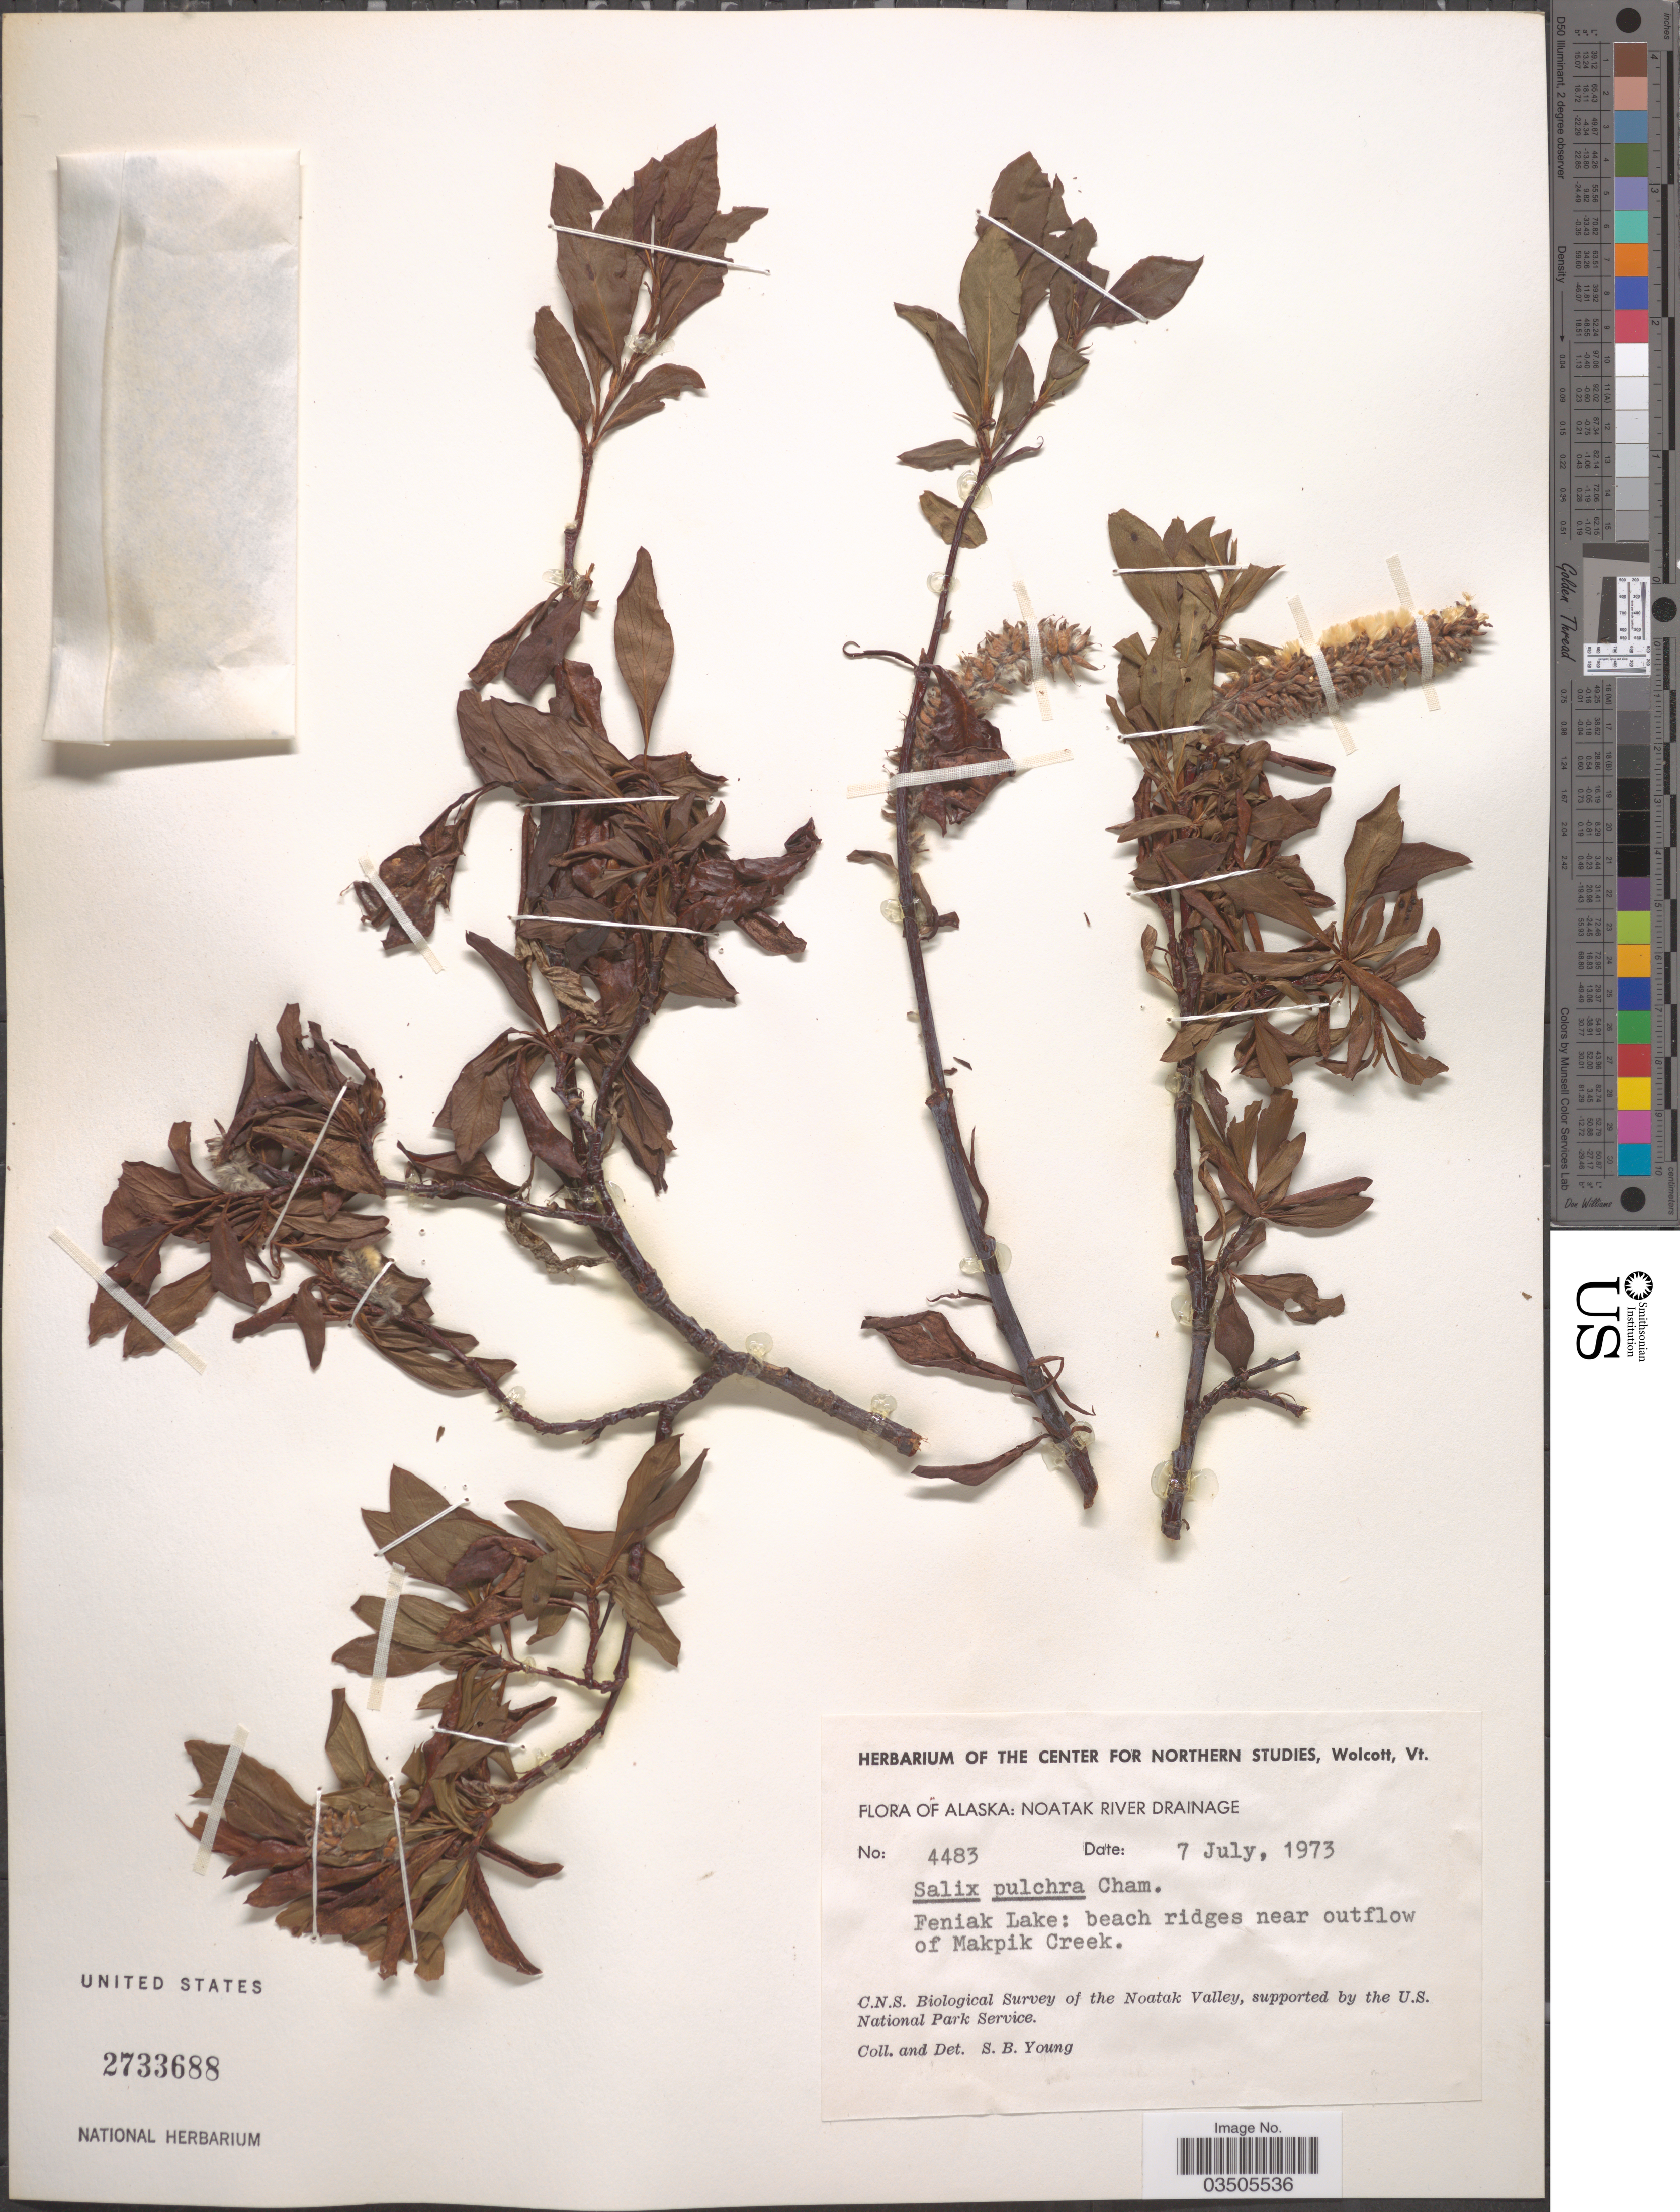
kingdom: Plantae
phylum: Tracheophyta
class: Magnoliopsida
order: Malpighiales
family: Salicaceae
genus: Salix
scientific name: Salix pulchra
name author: Cham.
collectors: S. Young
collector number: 4483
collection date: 1973-07-07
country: United States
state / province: Alaska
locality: Noatak River Drainage. Feniak Lake: beach ridges near outflow of Makpik Creek. Noatak Valley.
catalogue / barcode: US 2733688